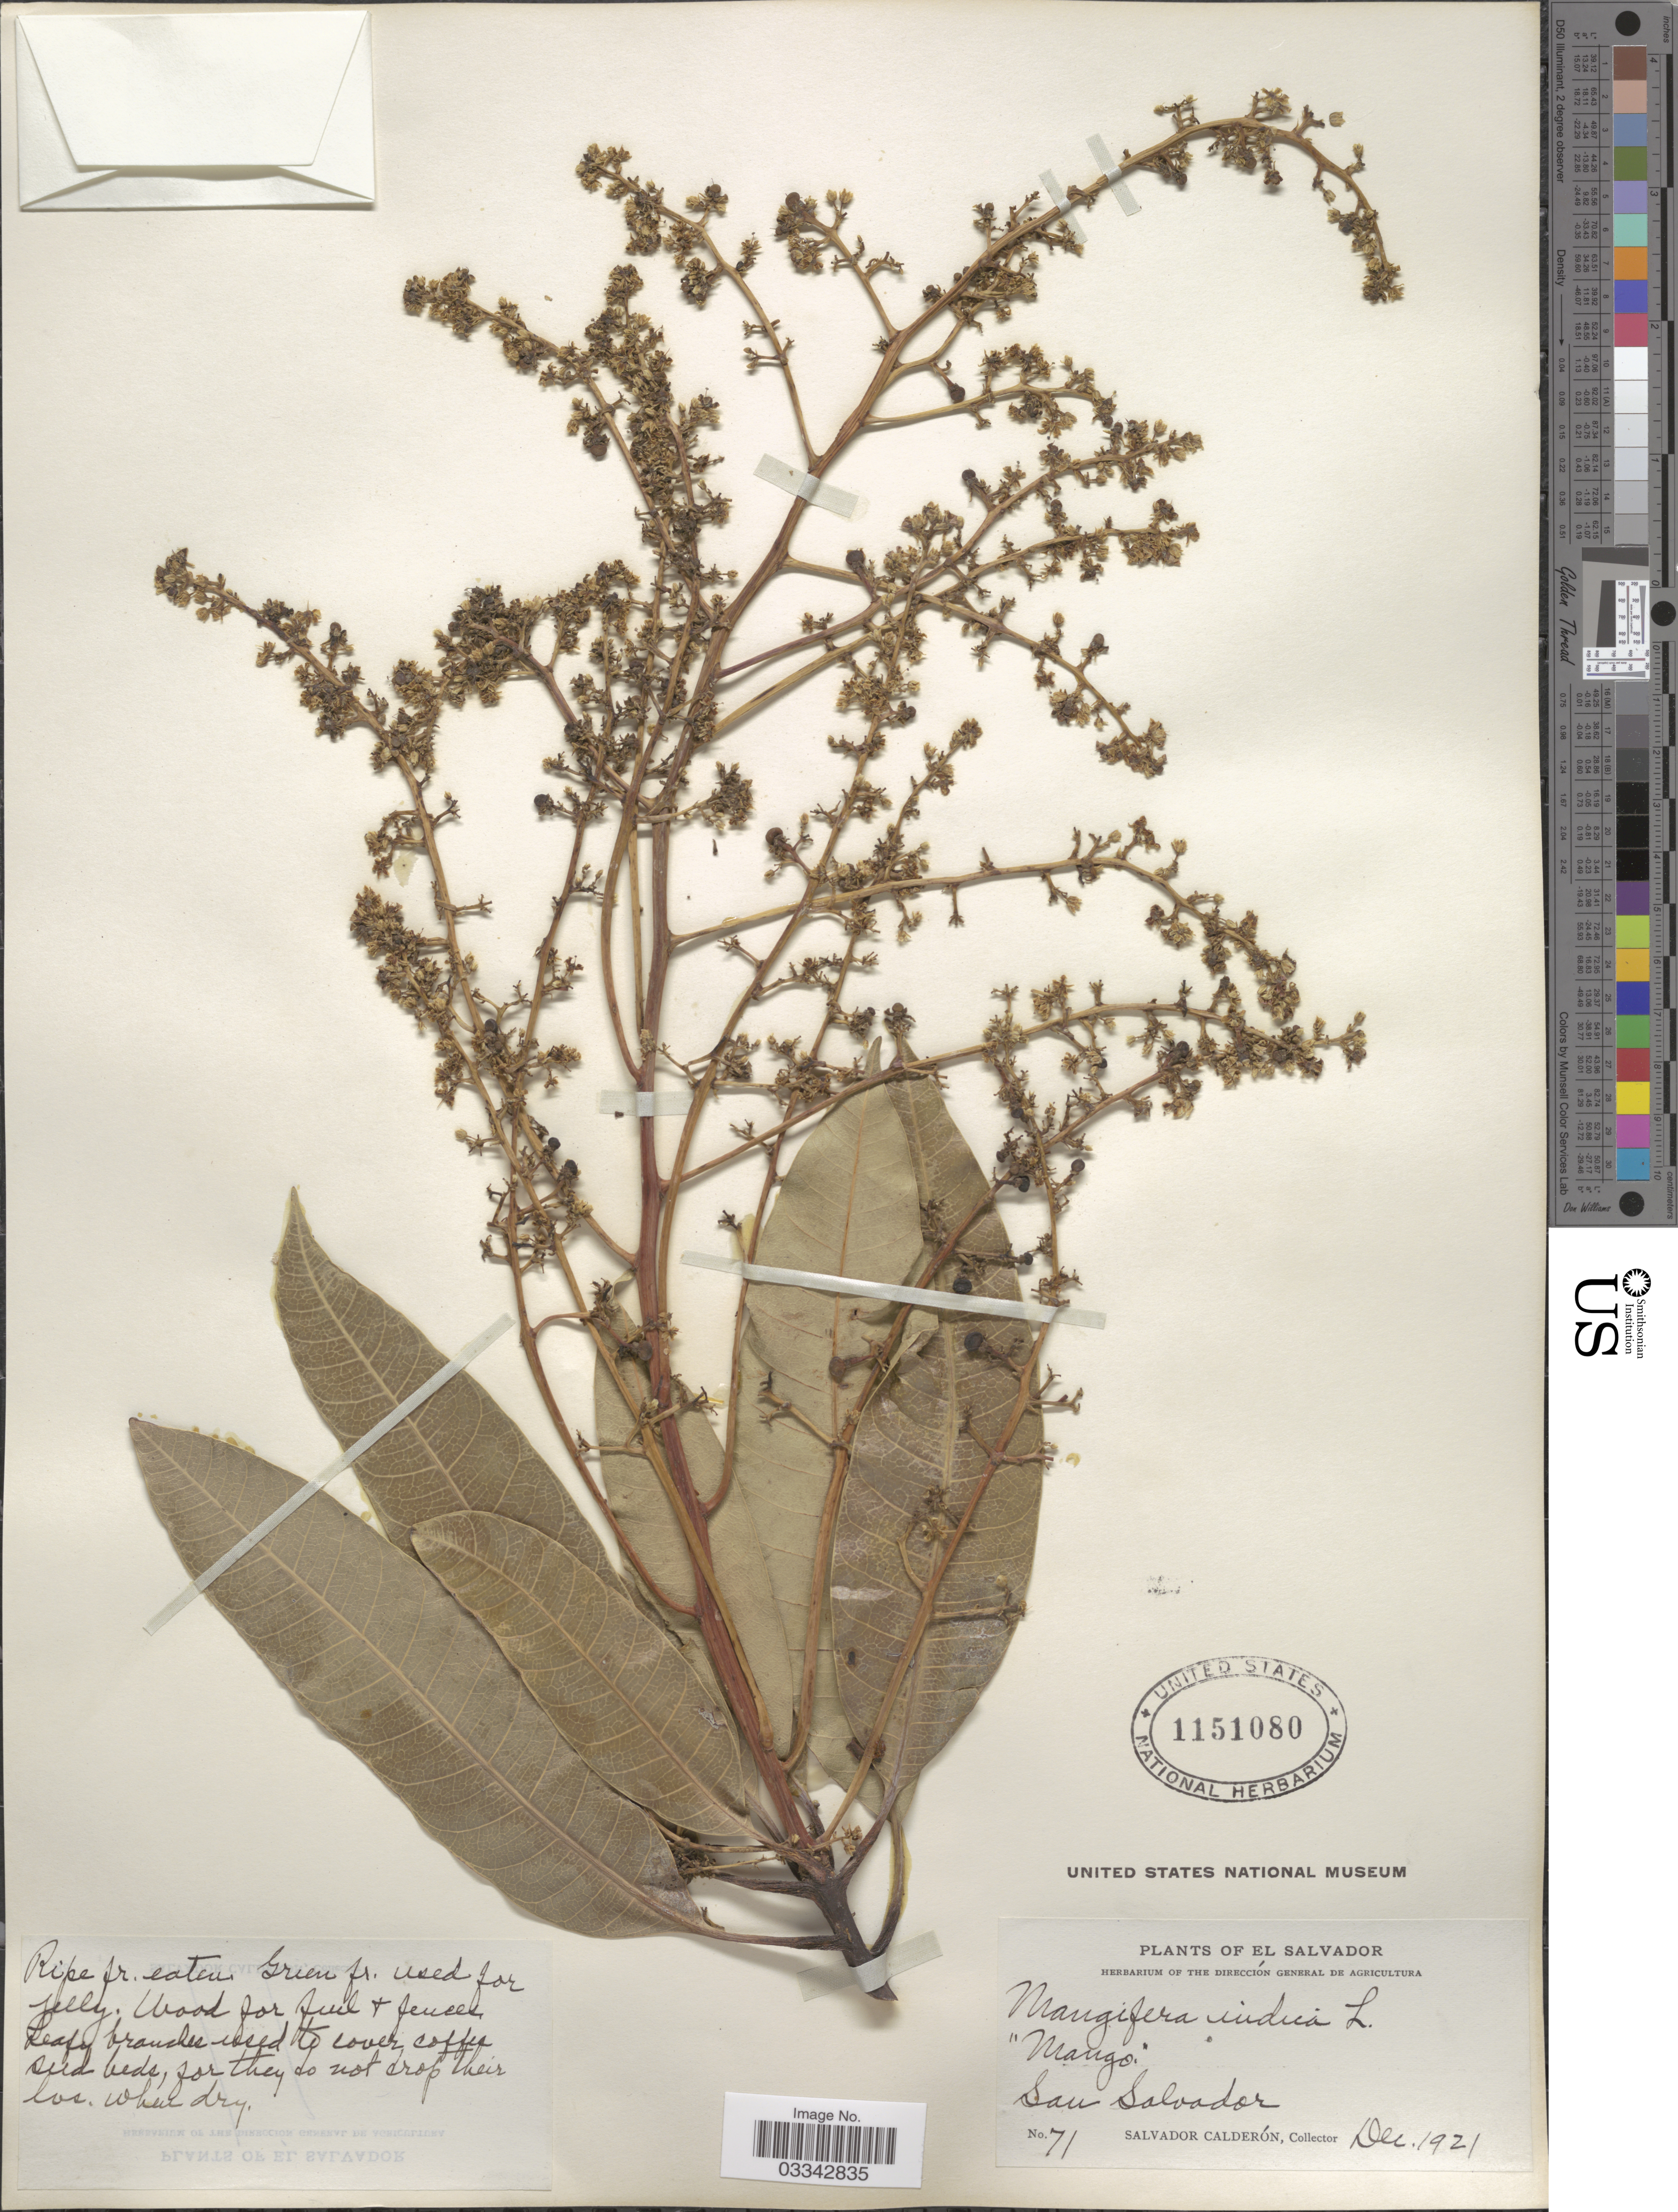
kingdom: Plantae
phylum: Tracheophyta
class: Magnoliopsida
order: Sapindales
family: Anacardiaceae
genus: Mangifera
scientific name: Mangifera indica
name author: L.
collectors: S. Calderón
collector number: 71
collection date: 1921-12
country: El Salvador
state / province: San Salvador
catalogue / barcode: US 1151080